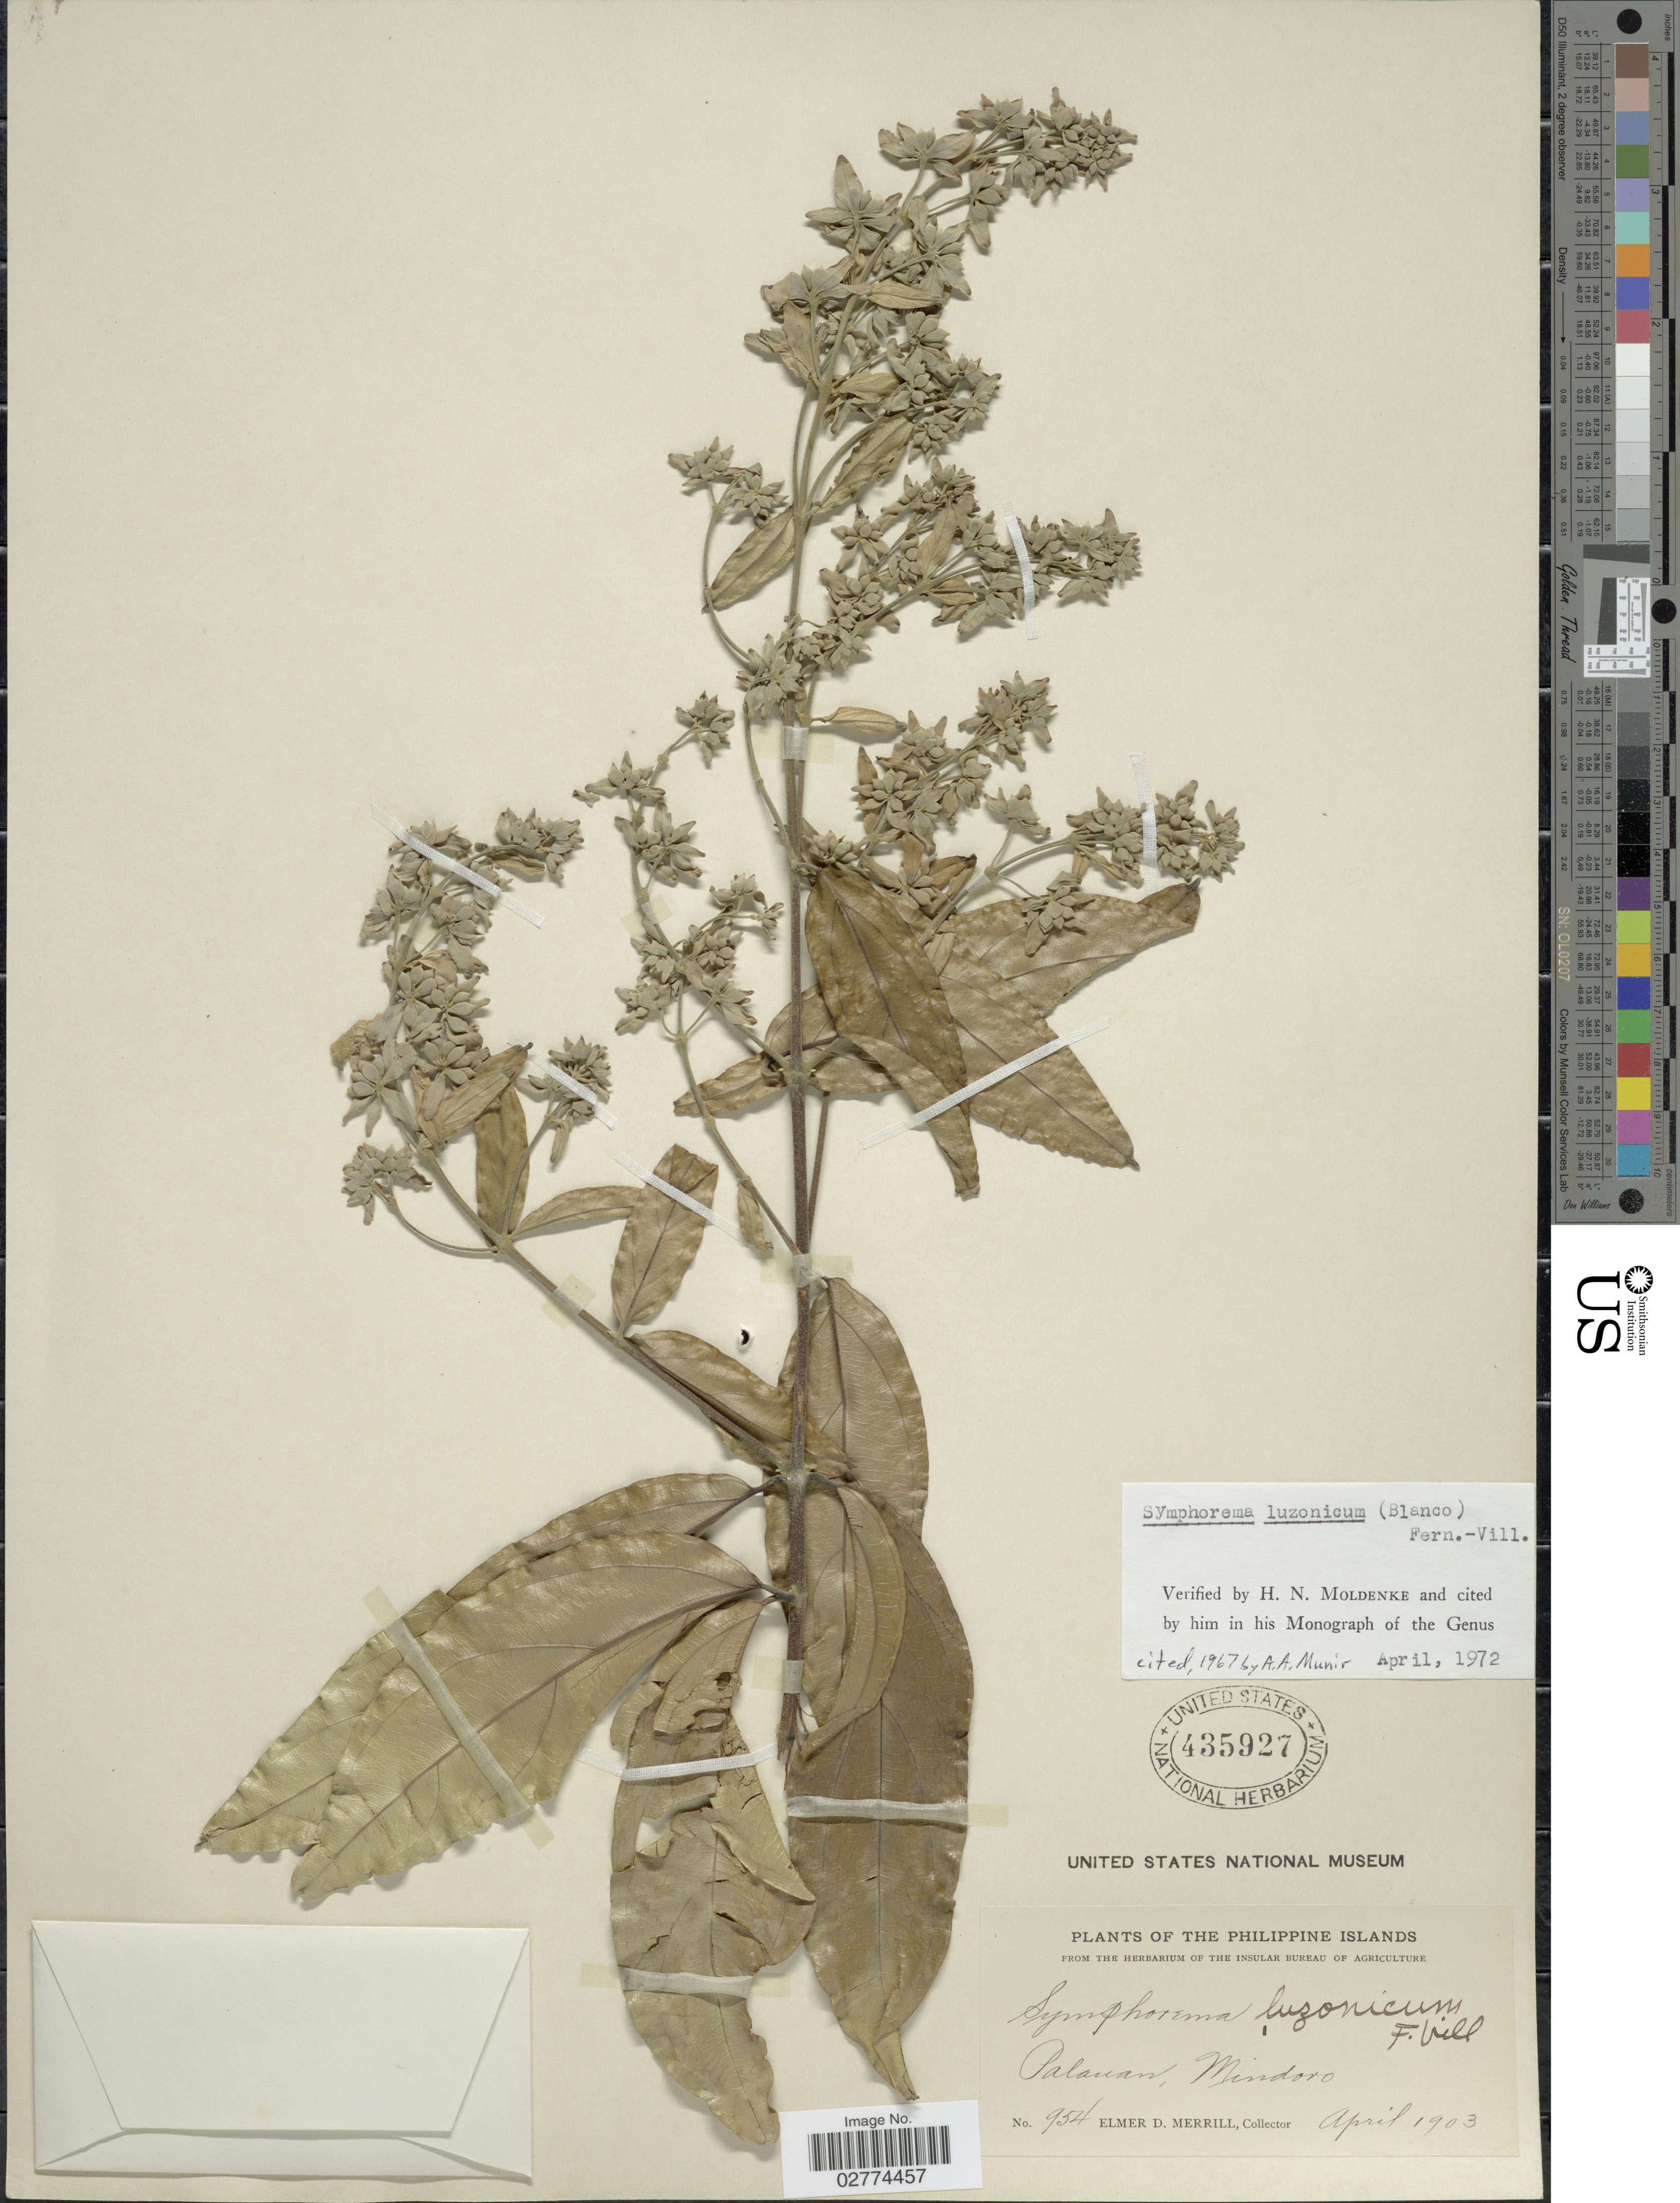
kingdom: Plantae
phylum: Tracheophyta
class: Magnoliopsida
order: Lamiales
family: Lamiaceae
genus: Symphorema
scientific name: Symphorema luzonicum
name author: (Blanco) Fern.-Vill.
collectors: E. D. Merrill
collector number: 954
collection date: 1903-04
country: Philippines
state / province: Mimaropa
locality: Philippine Islands. Palauan, Mindoro.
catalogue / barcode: US 435927